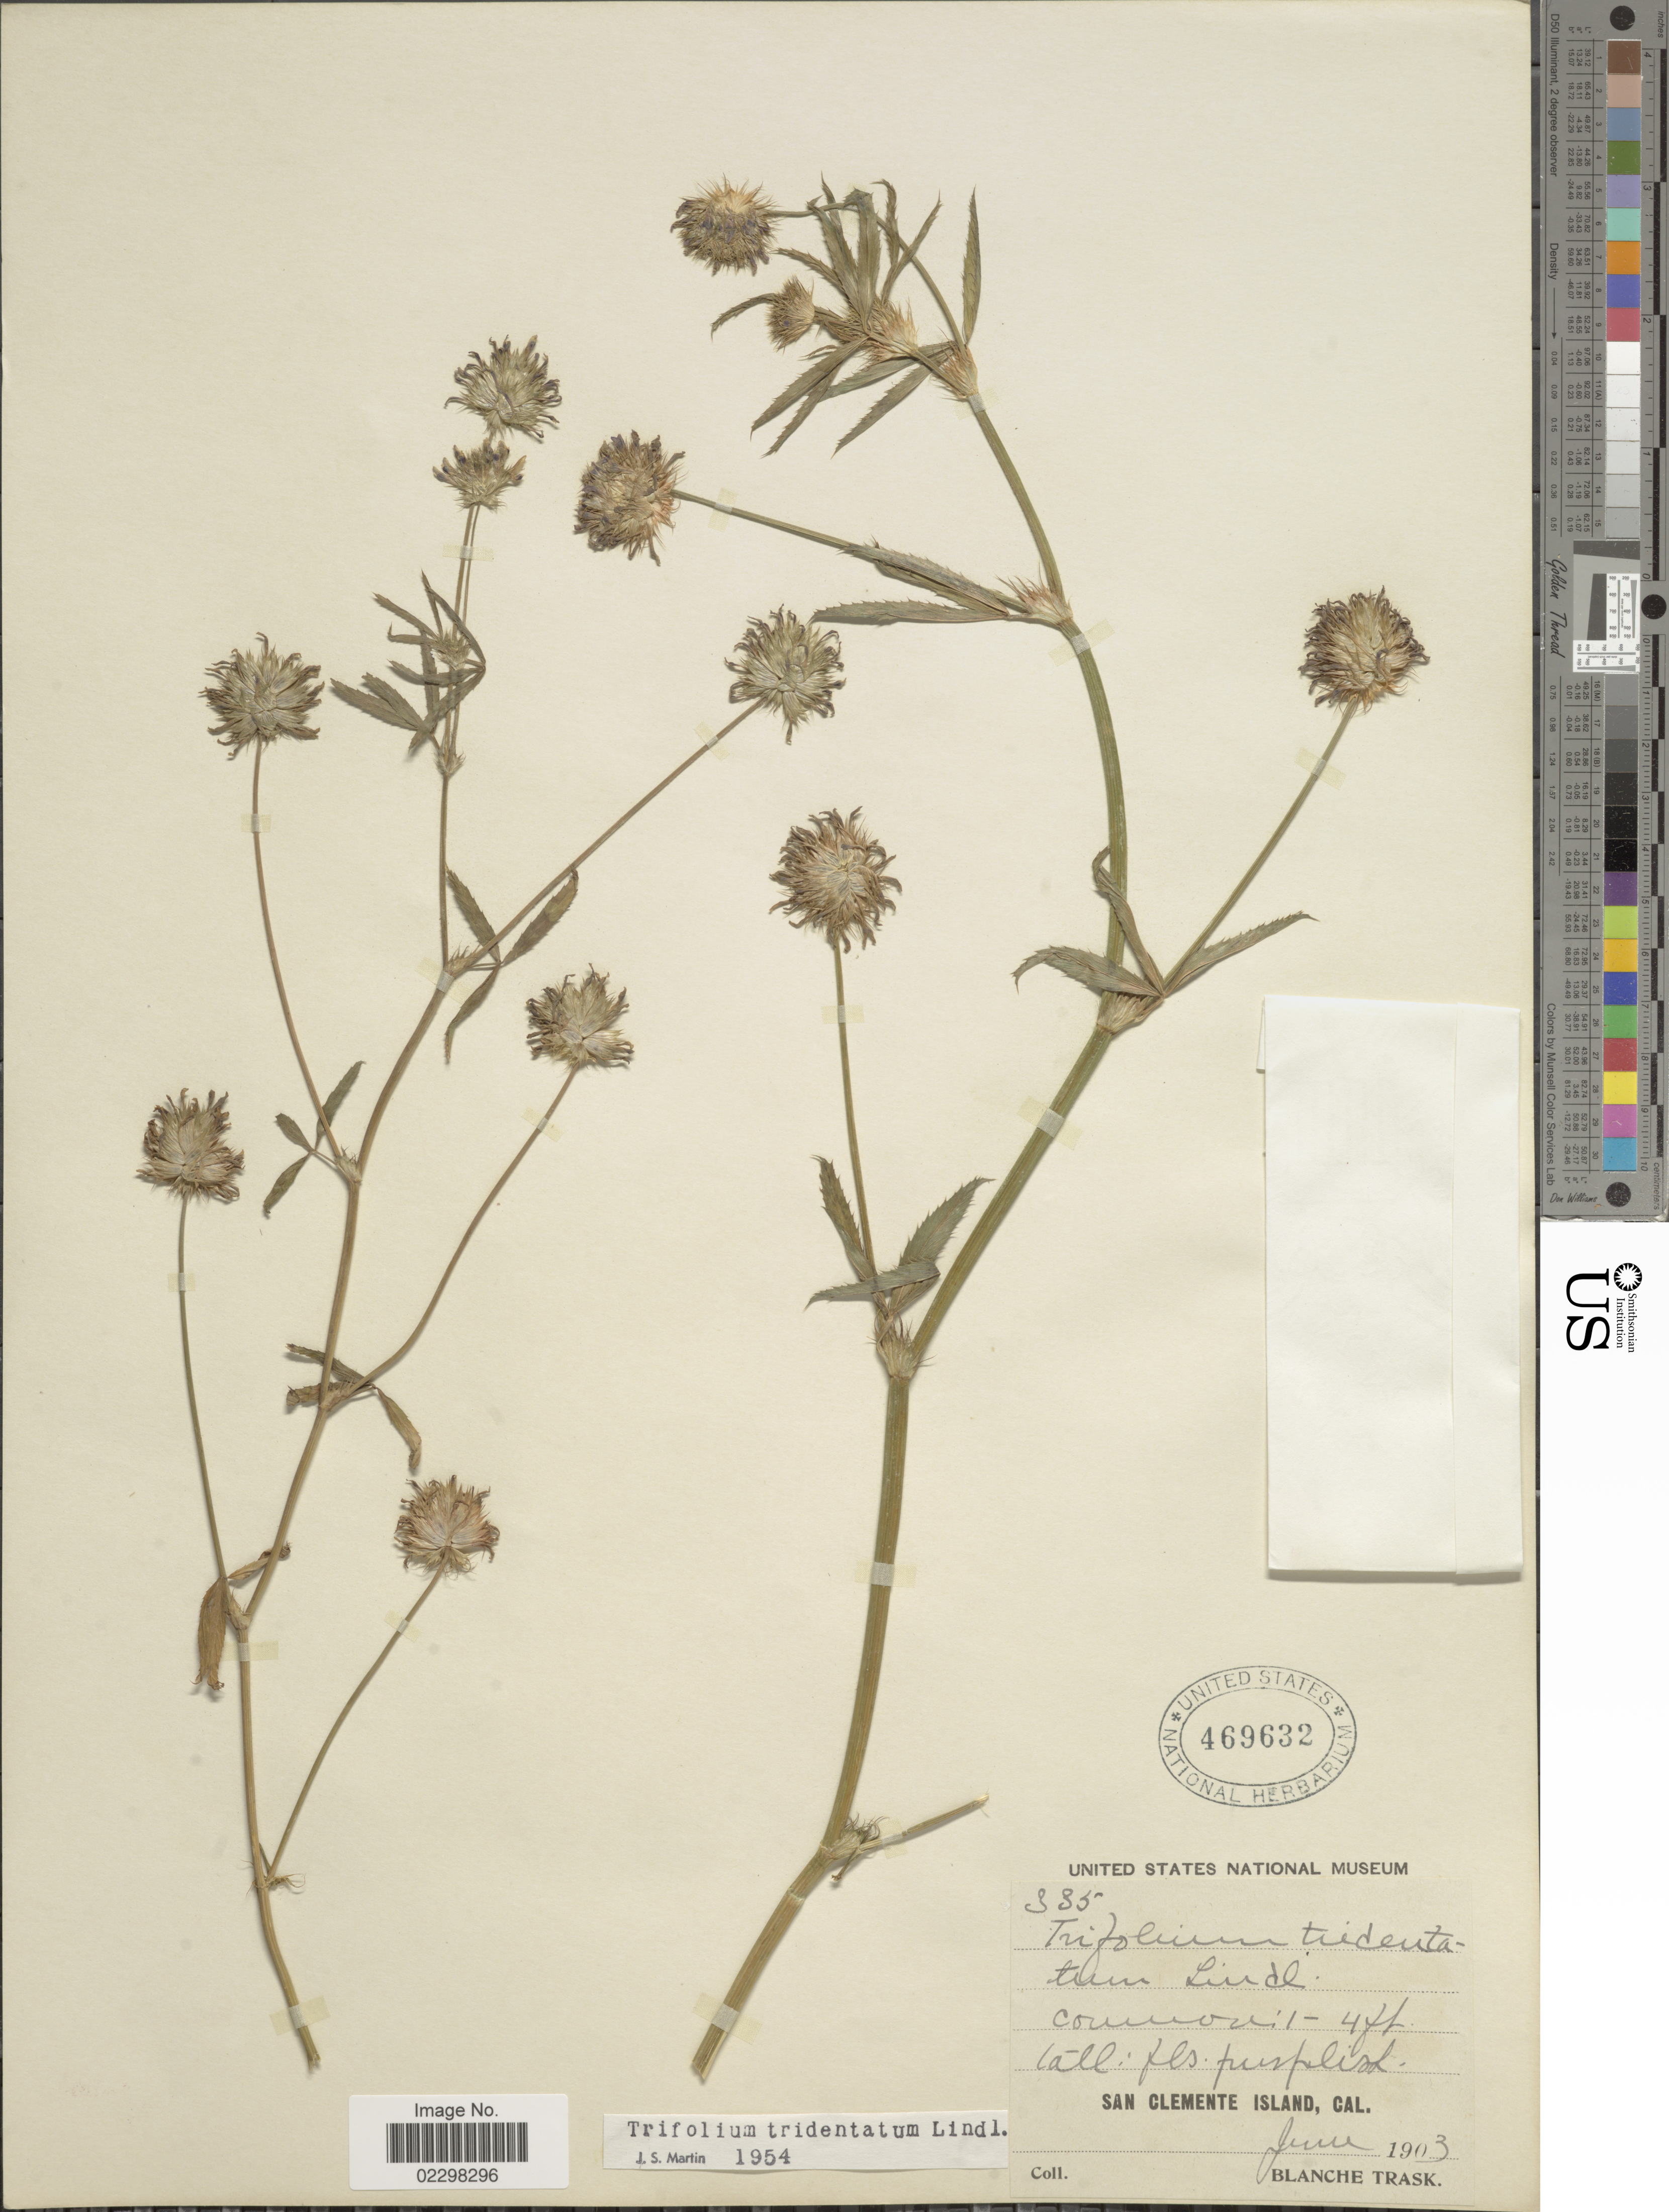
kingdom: Plantae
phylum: Tracheophyta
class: Magnoliopsida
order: Fabales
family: Fabaceae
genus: Trifolium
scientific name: Trifolium tridentatum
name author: Lindl.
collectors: B. Trask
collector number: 335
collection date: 1903-06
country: United States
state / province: California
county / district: Los Angeles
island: San Clemente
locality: San Clemente Island, Cal.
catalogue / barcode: US 469632